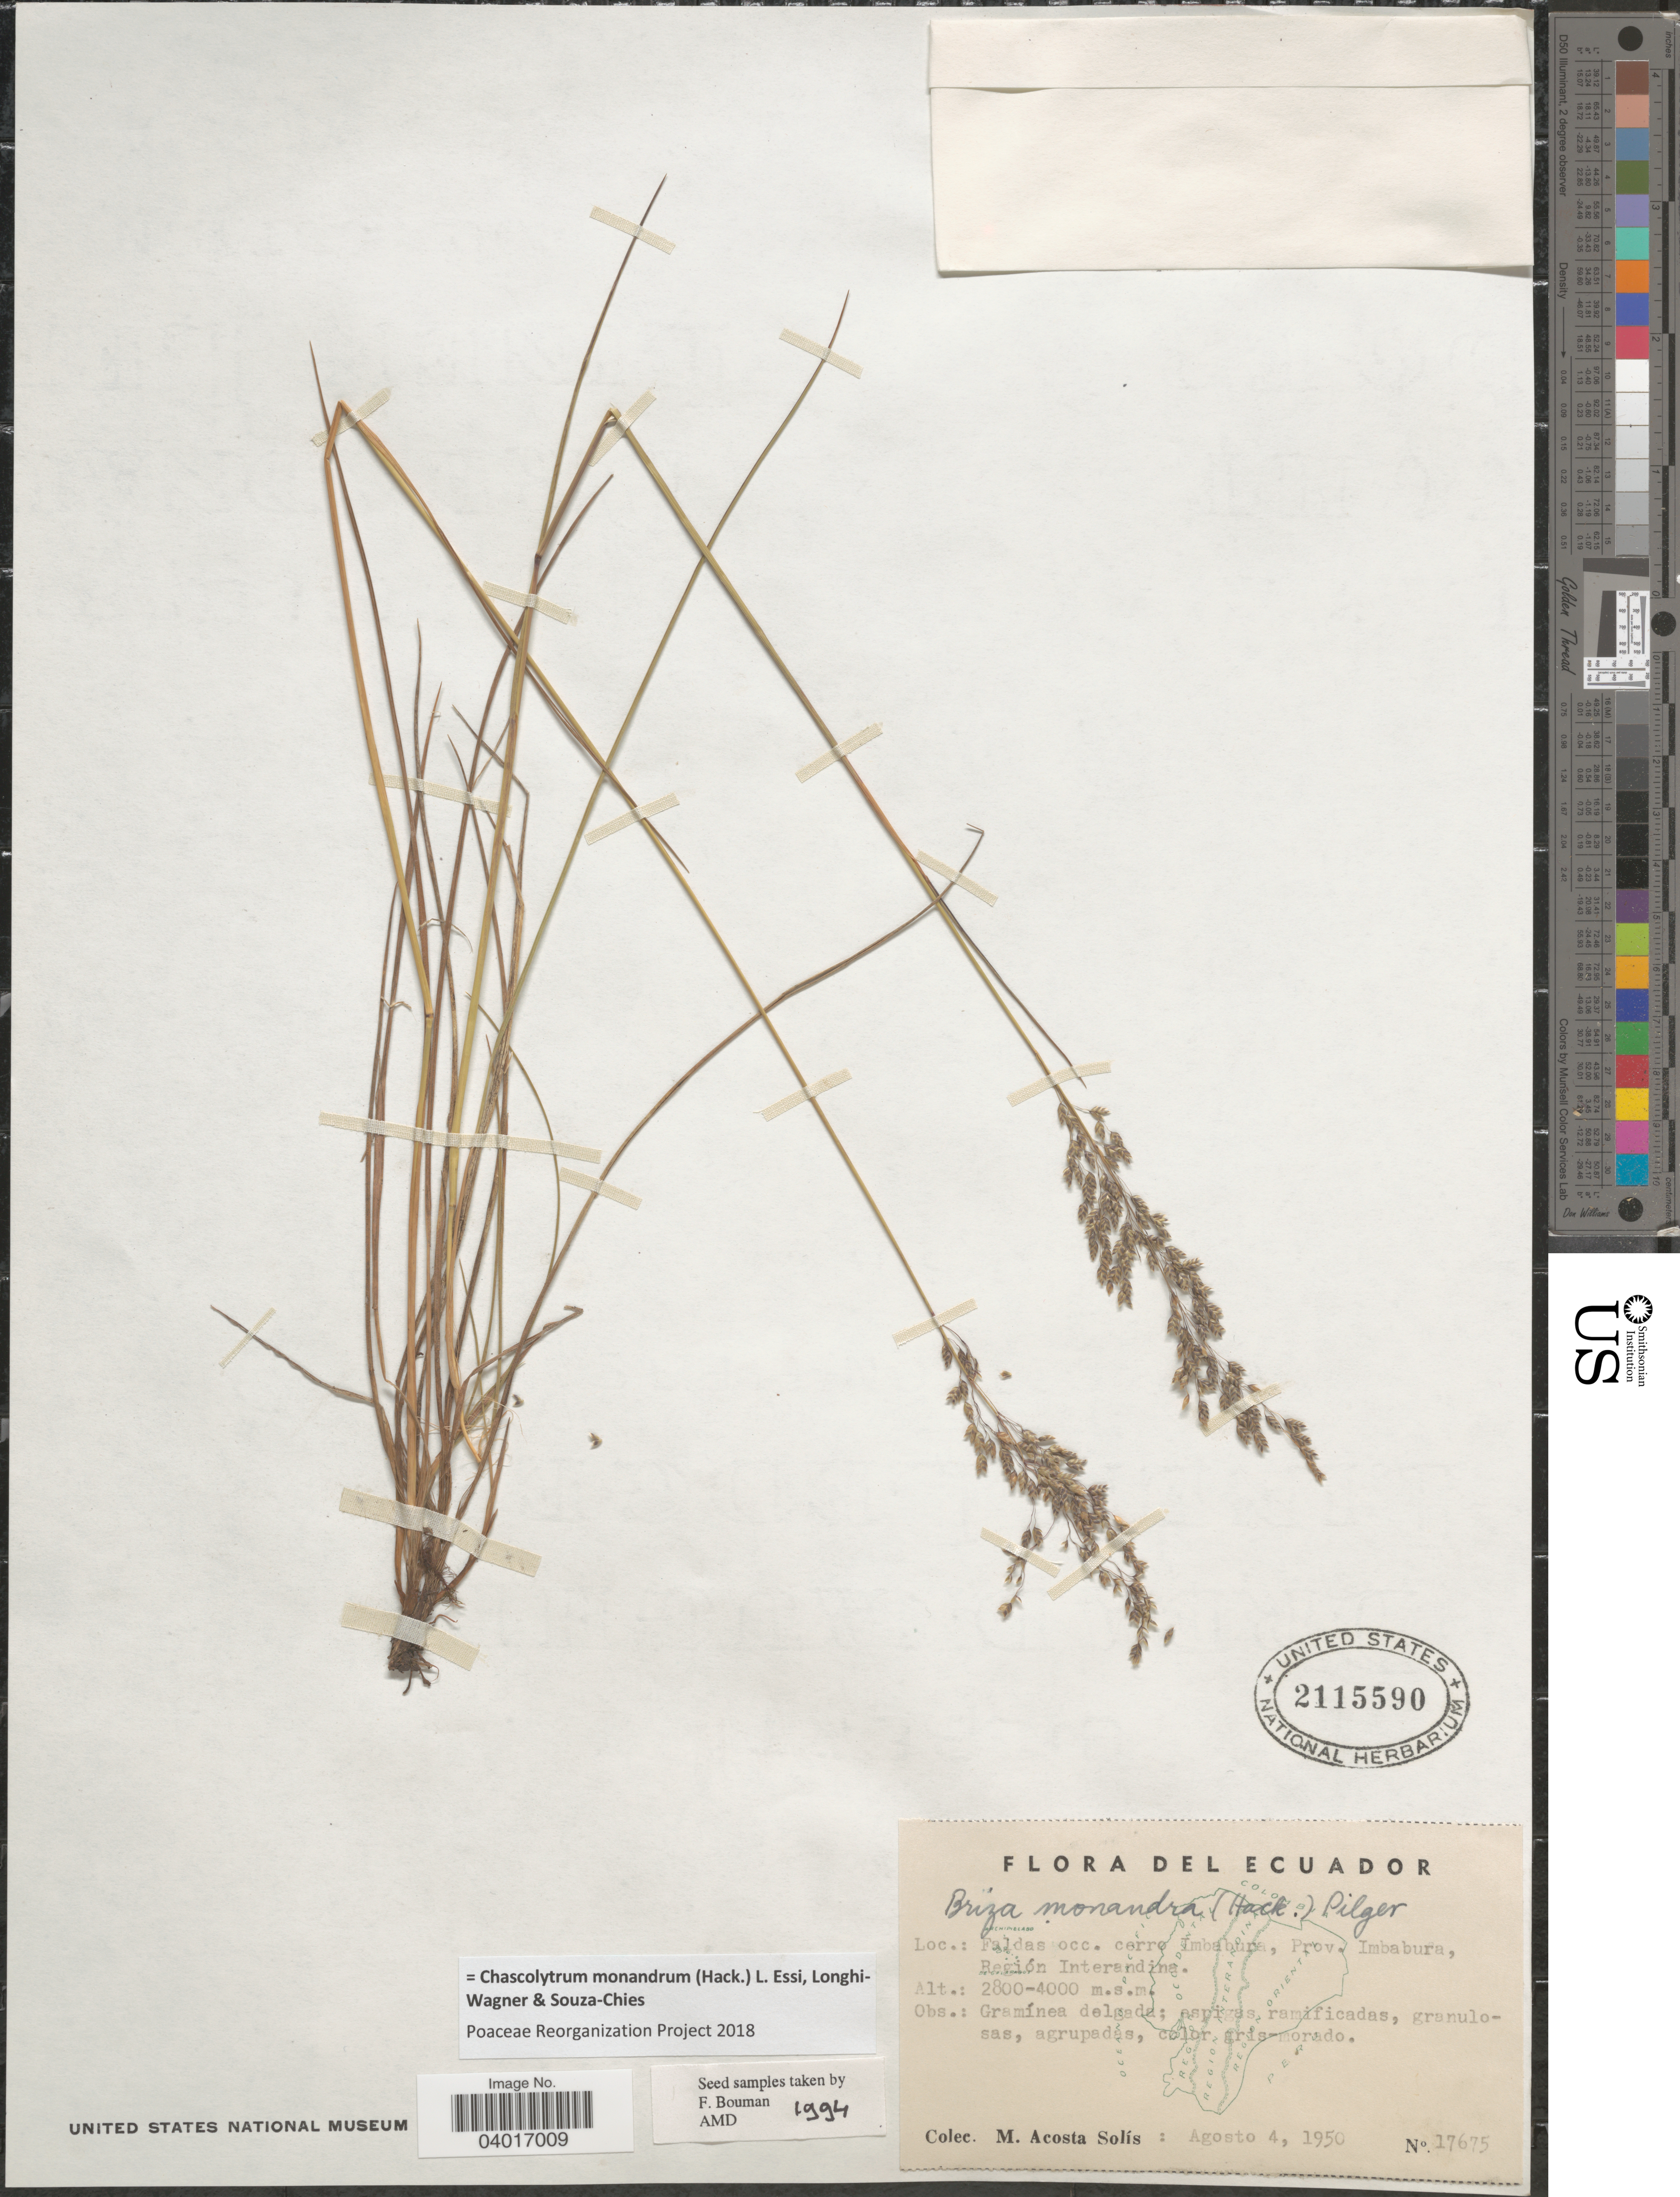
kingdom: Plantae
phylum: Tracheophyta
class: Liliopsida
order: Poales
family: Poaceae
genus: Chascolytrum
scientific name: Chascolytrum monandrum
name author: (Hack.) L. Essi et al.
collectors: M. Acosta Solis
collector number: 17675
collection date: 1950-08-04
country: Ecuador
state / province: Imbabura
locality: Faldas occ. cerro Imbabura, Región Interandina.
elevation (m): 2800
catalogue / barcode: US 2115590